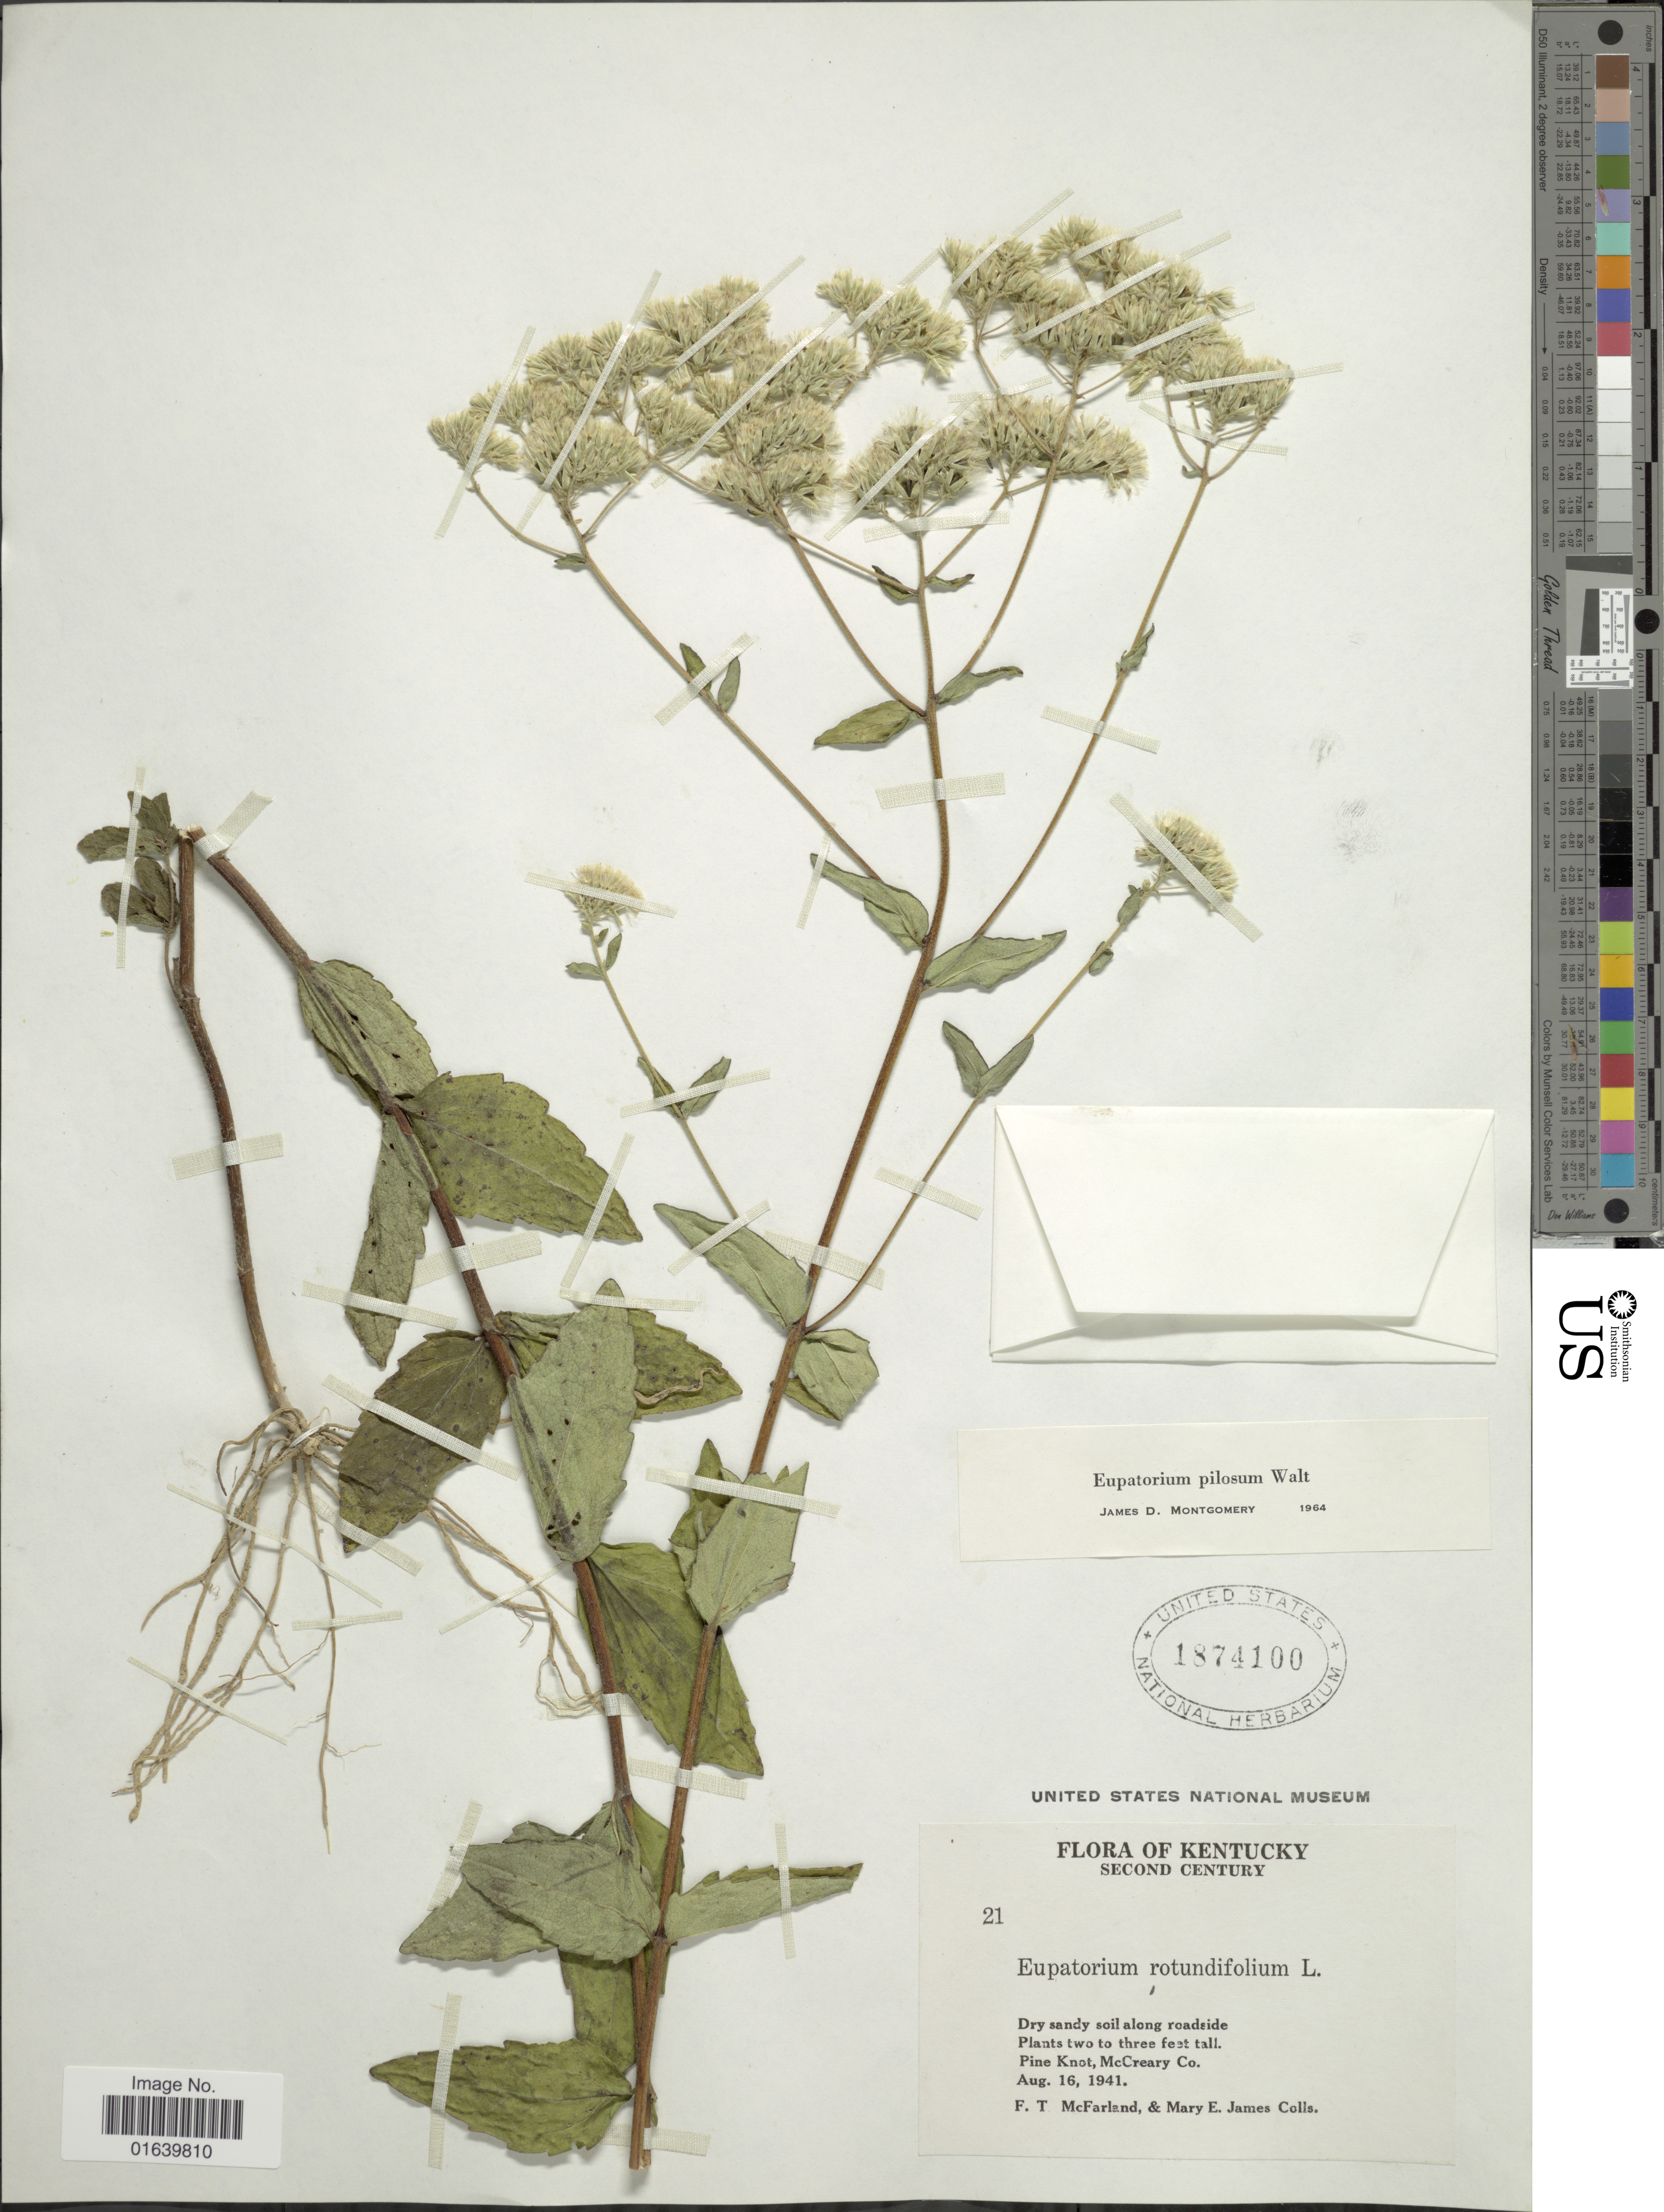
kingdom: Plantae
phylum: Tracheophyta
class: Magnoliopsida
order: Asterales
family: Asteraceae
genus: Eupatorium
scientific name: Eupatorium pilosum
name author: Walter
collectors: F. McFarland & M. E.Colls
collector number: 21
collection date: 1941-08-16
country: United States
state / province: Kentucky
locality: Second Century, pine Knot, McCreary Co.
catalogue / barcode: US 1874100